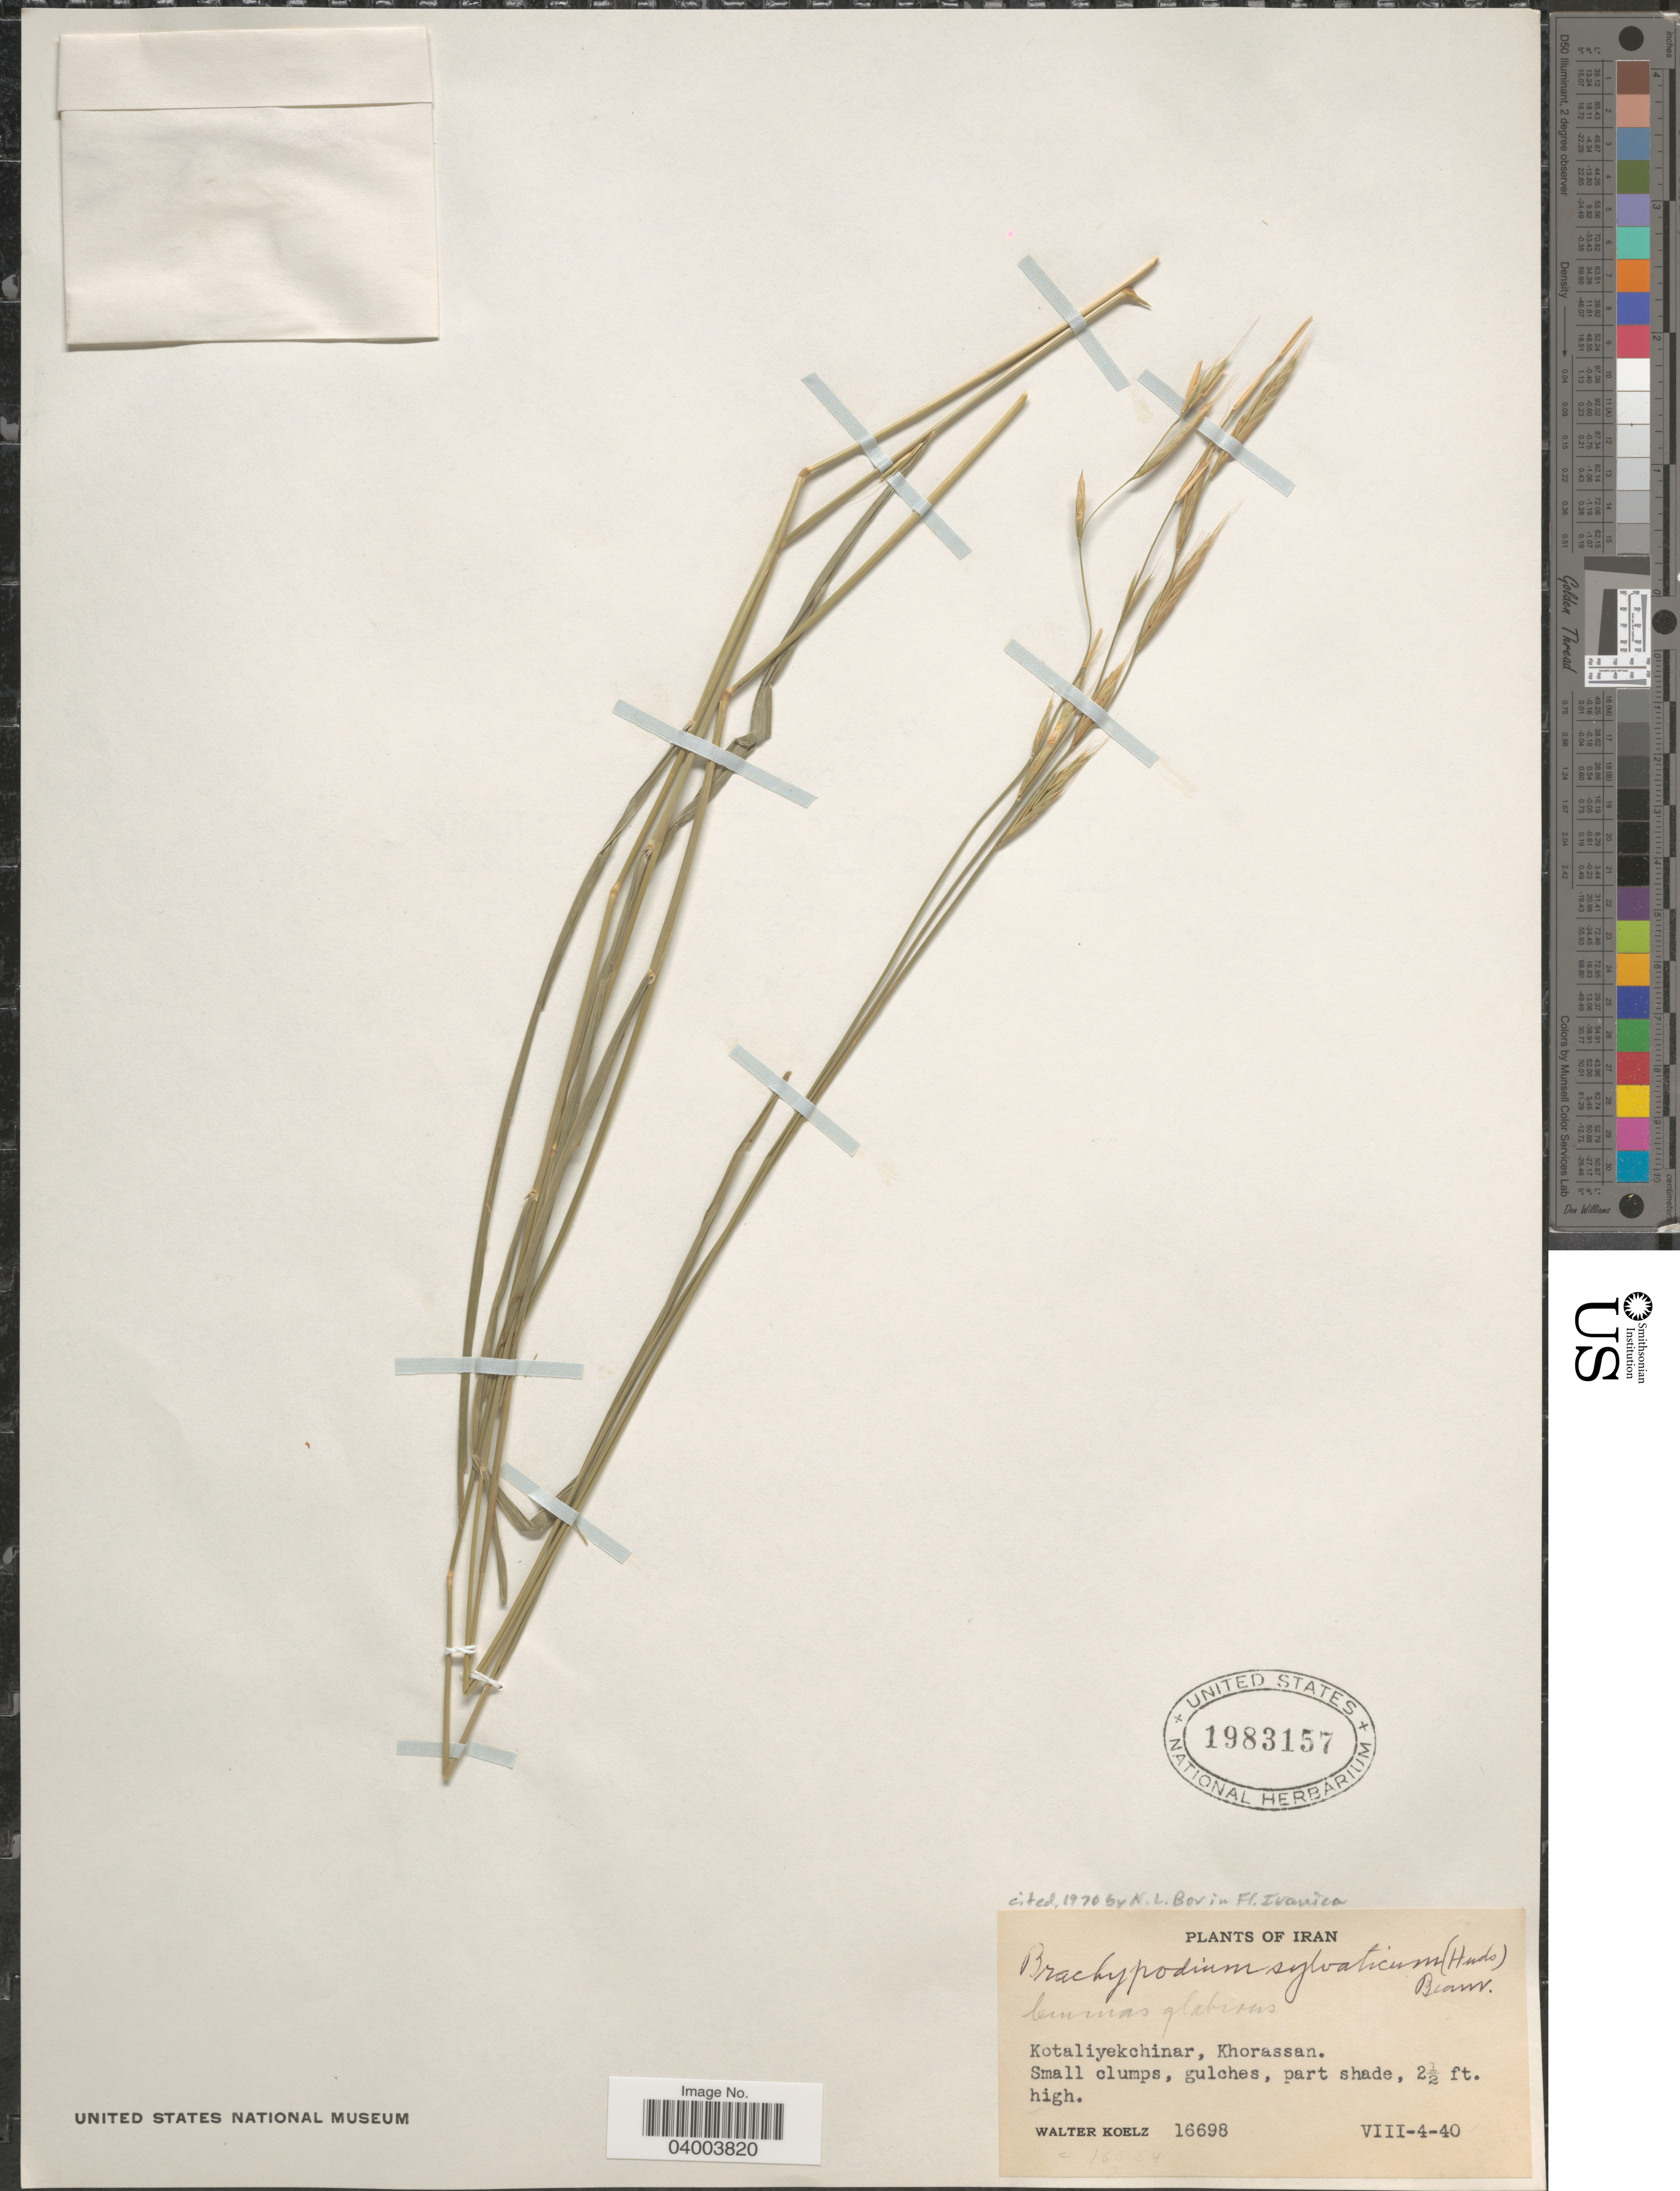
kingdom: Plantae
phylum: Tracheophyta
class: Liliopsida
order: Poales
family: Poaceae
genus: Brachypodium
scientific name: Brachypodium sylvaticum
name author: (Huds.) P. Beauv.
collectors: W. N. Koelz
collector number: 16698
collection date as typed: Transcribed d/m/y: 4/8/40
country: Iran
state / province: Khorasan [obsolete]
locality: Kotaliyekchinar, Khorassan.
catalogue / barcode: US 1983157